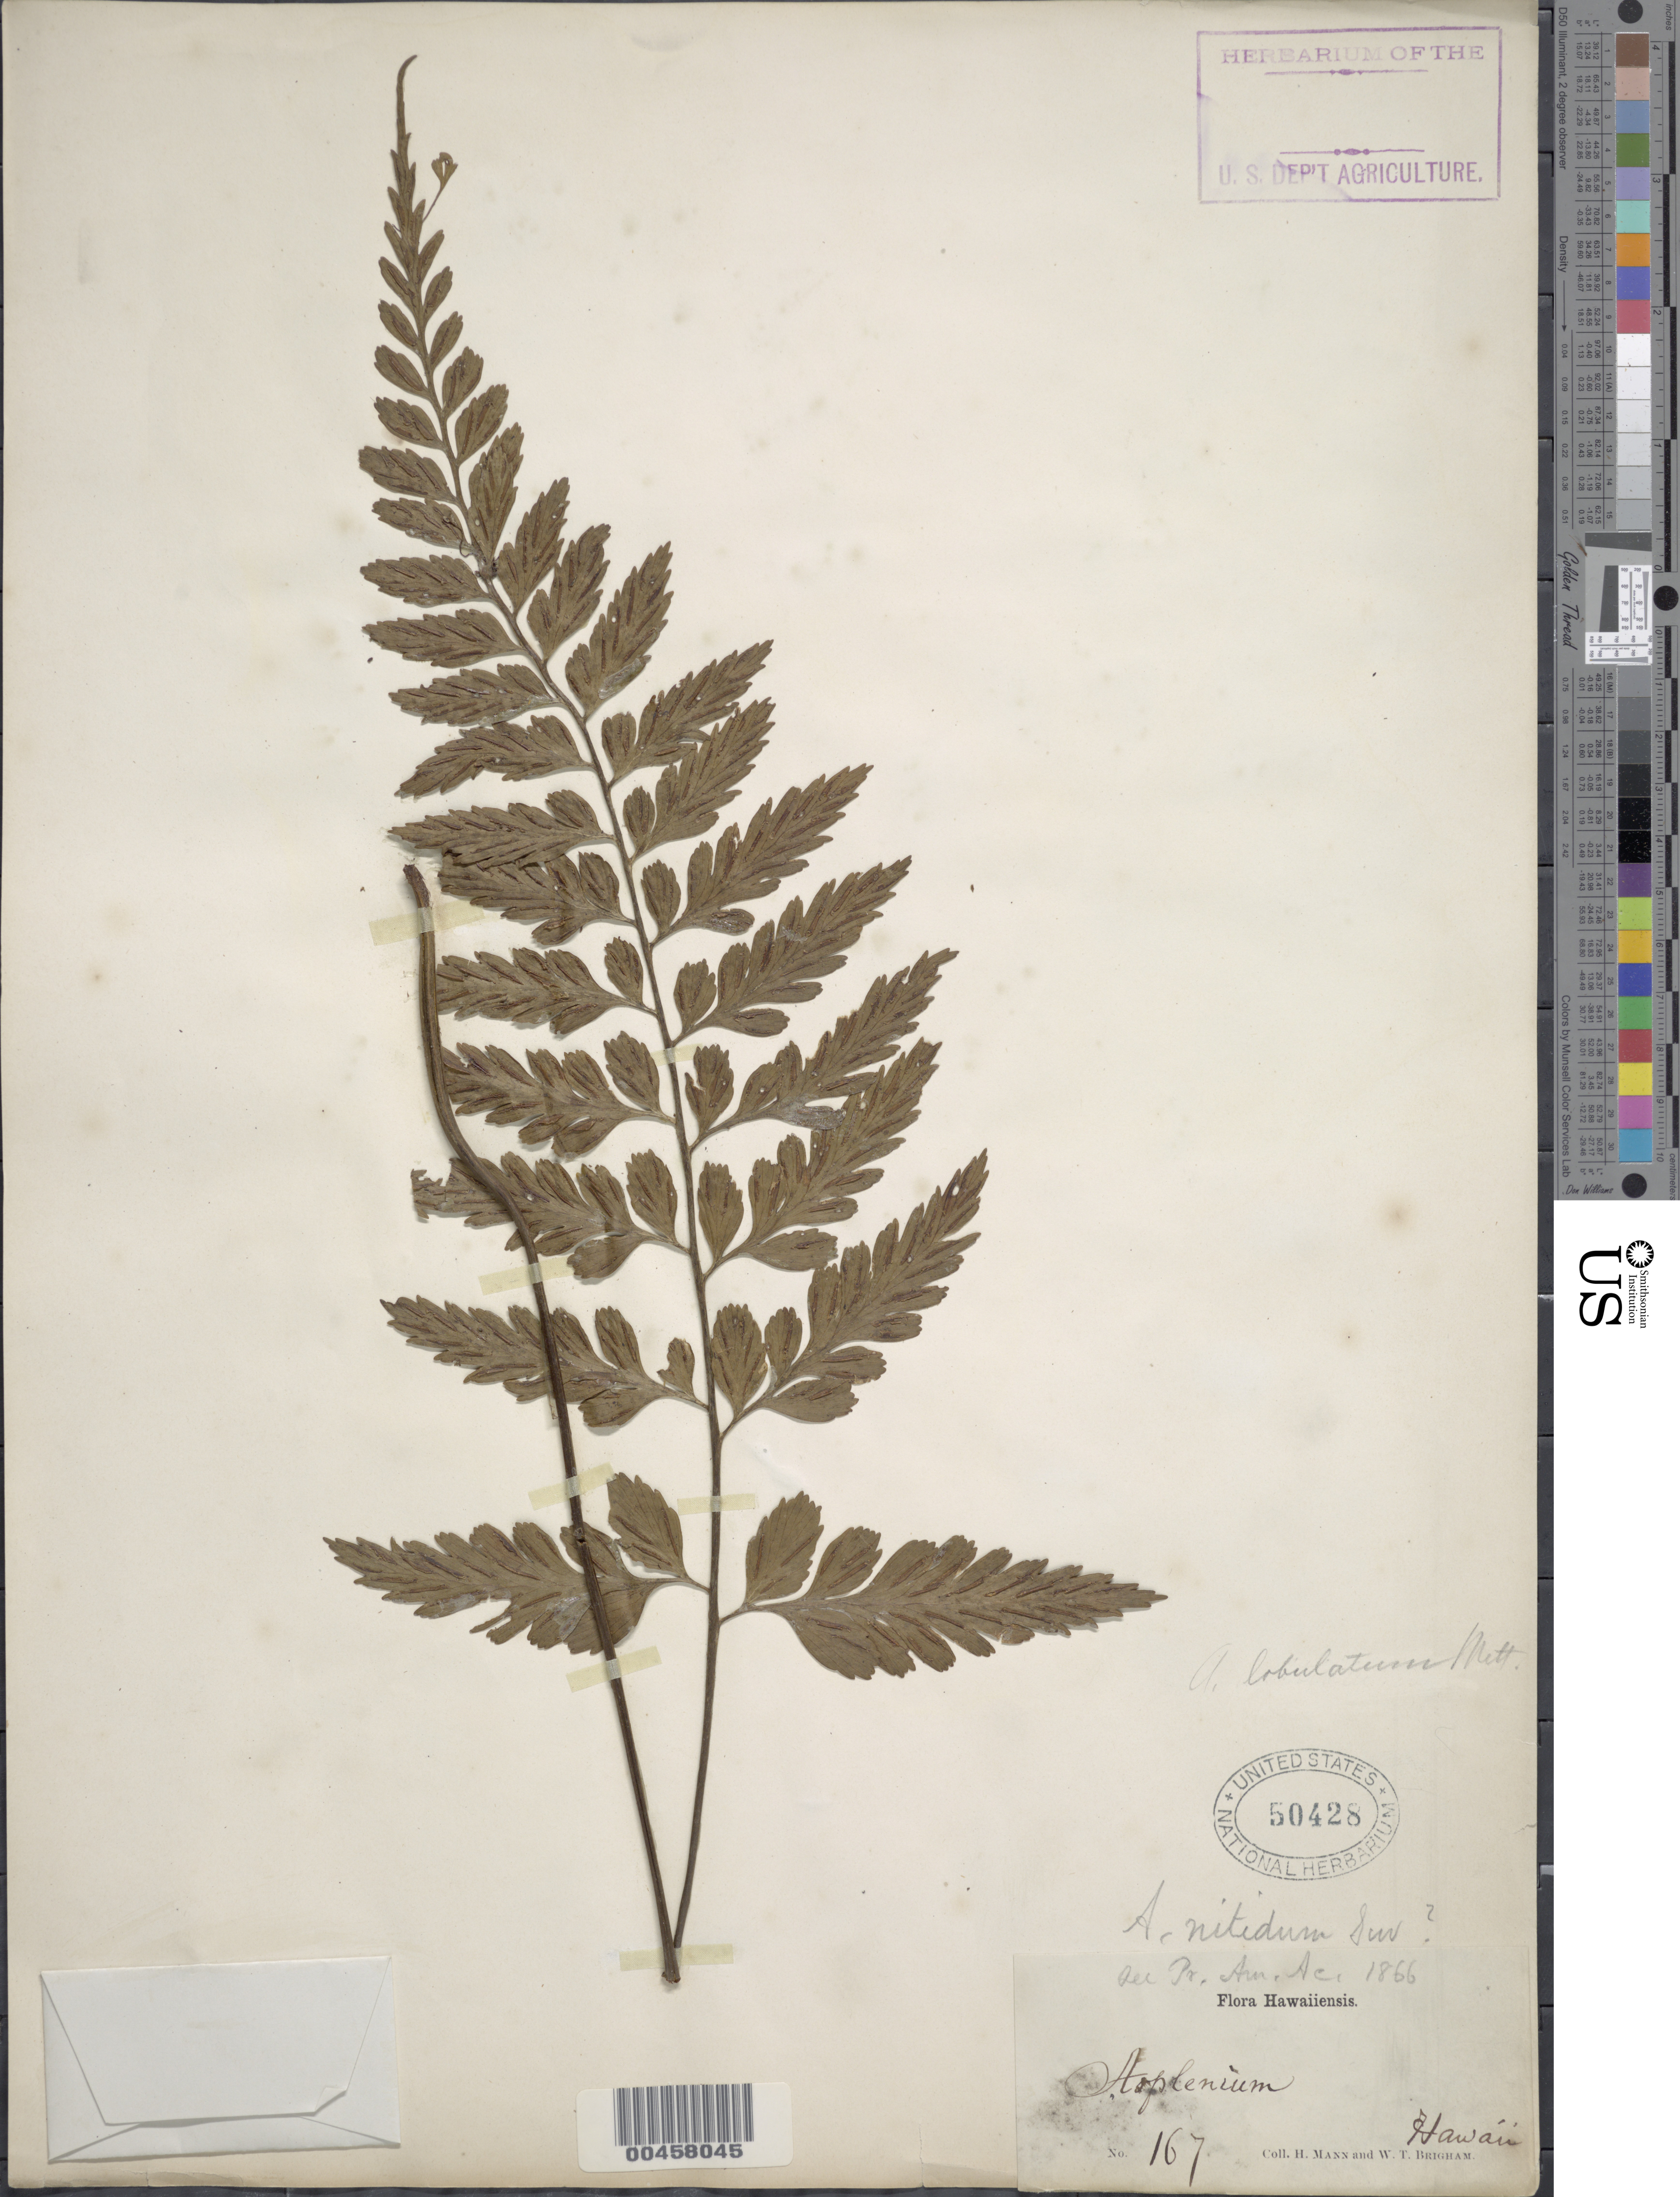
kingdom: Plantae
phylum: Tracheophyta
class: Polypodiopsida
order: Polypodiales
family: Aspleniaceae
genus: Asplenium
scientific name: Asplenium lobulatum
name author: Mett.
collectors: H. Mann & W. T. Brigham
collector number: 167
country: United States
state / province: Hawaii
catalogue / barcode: US 50428